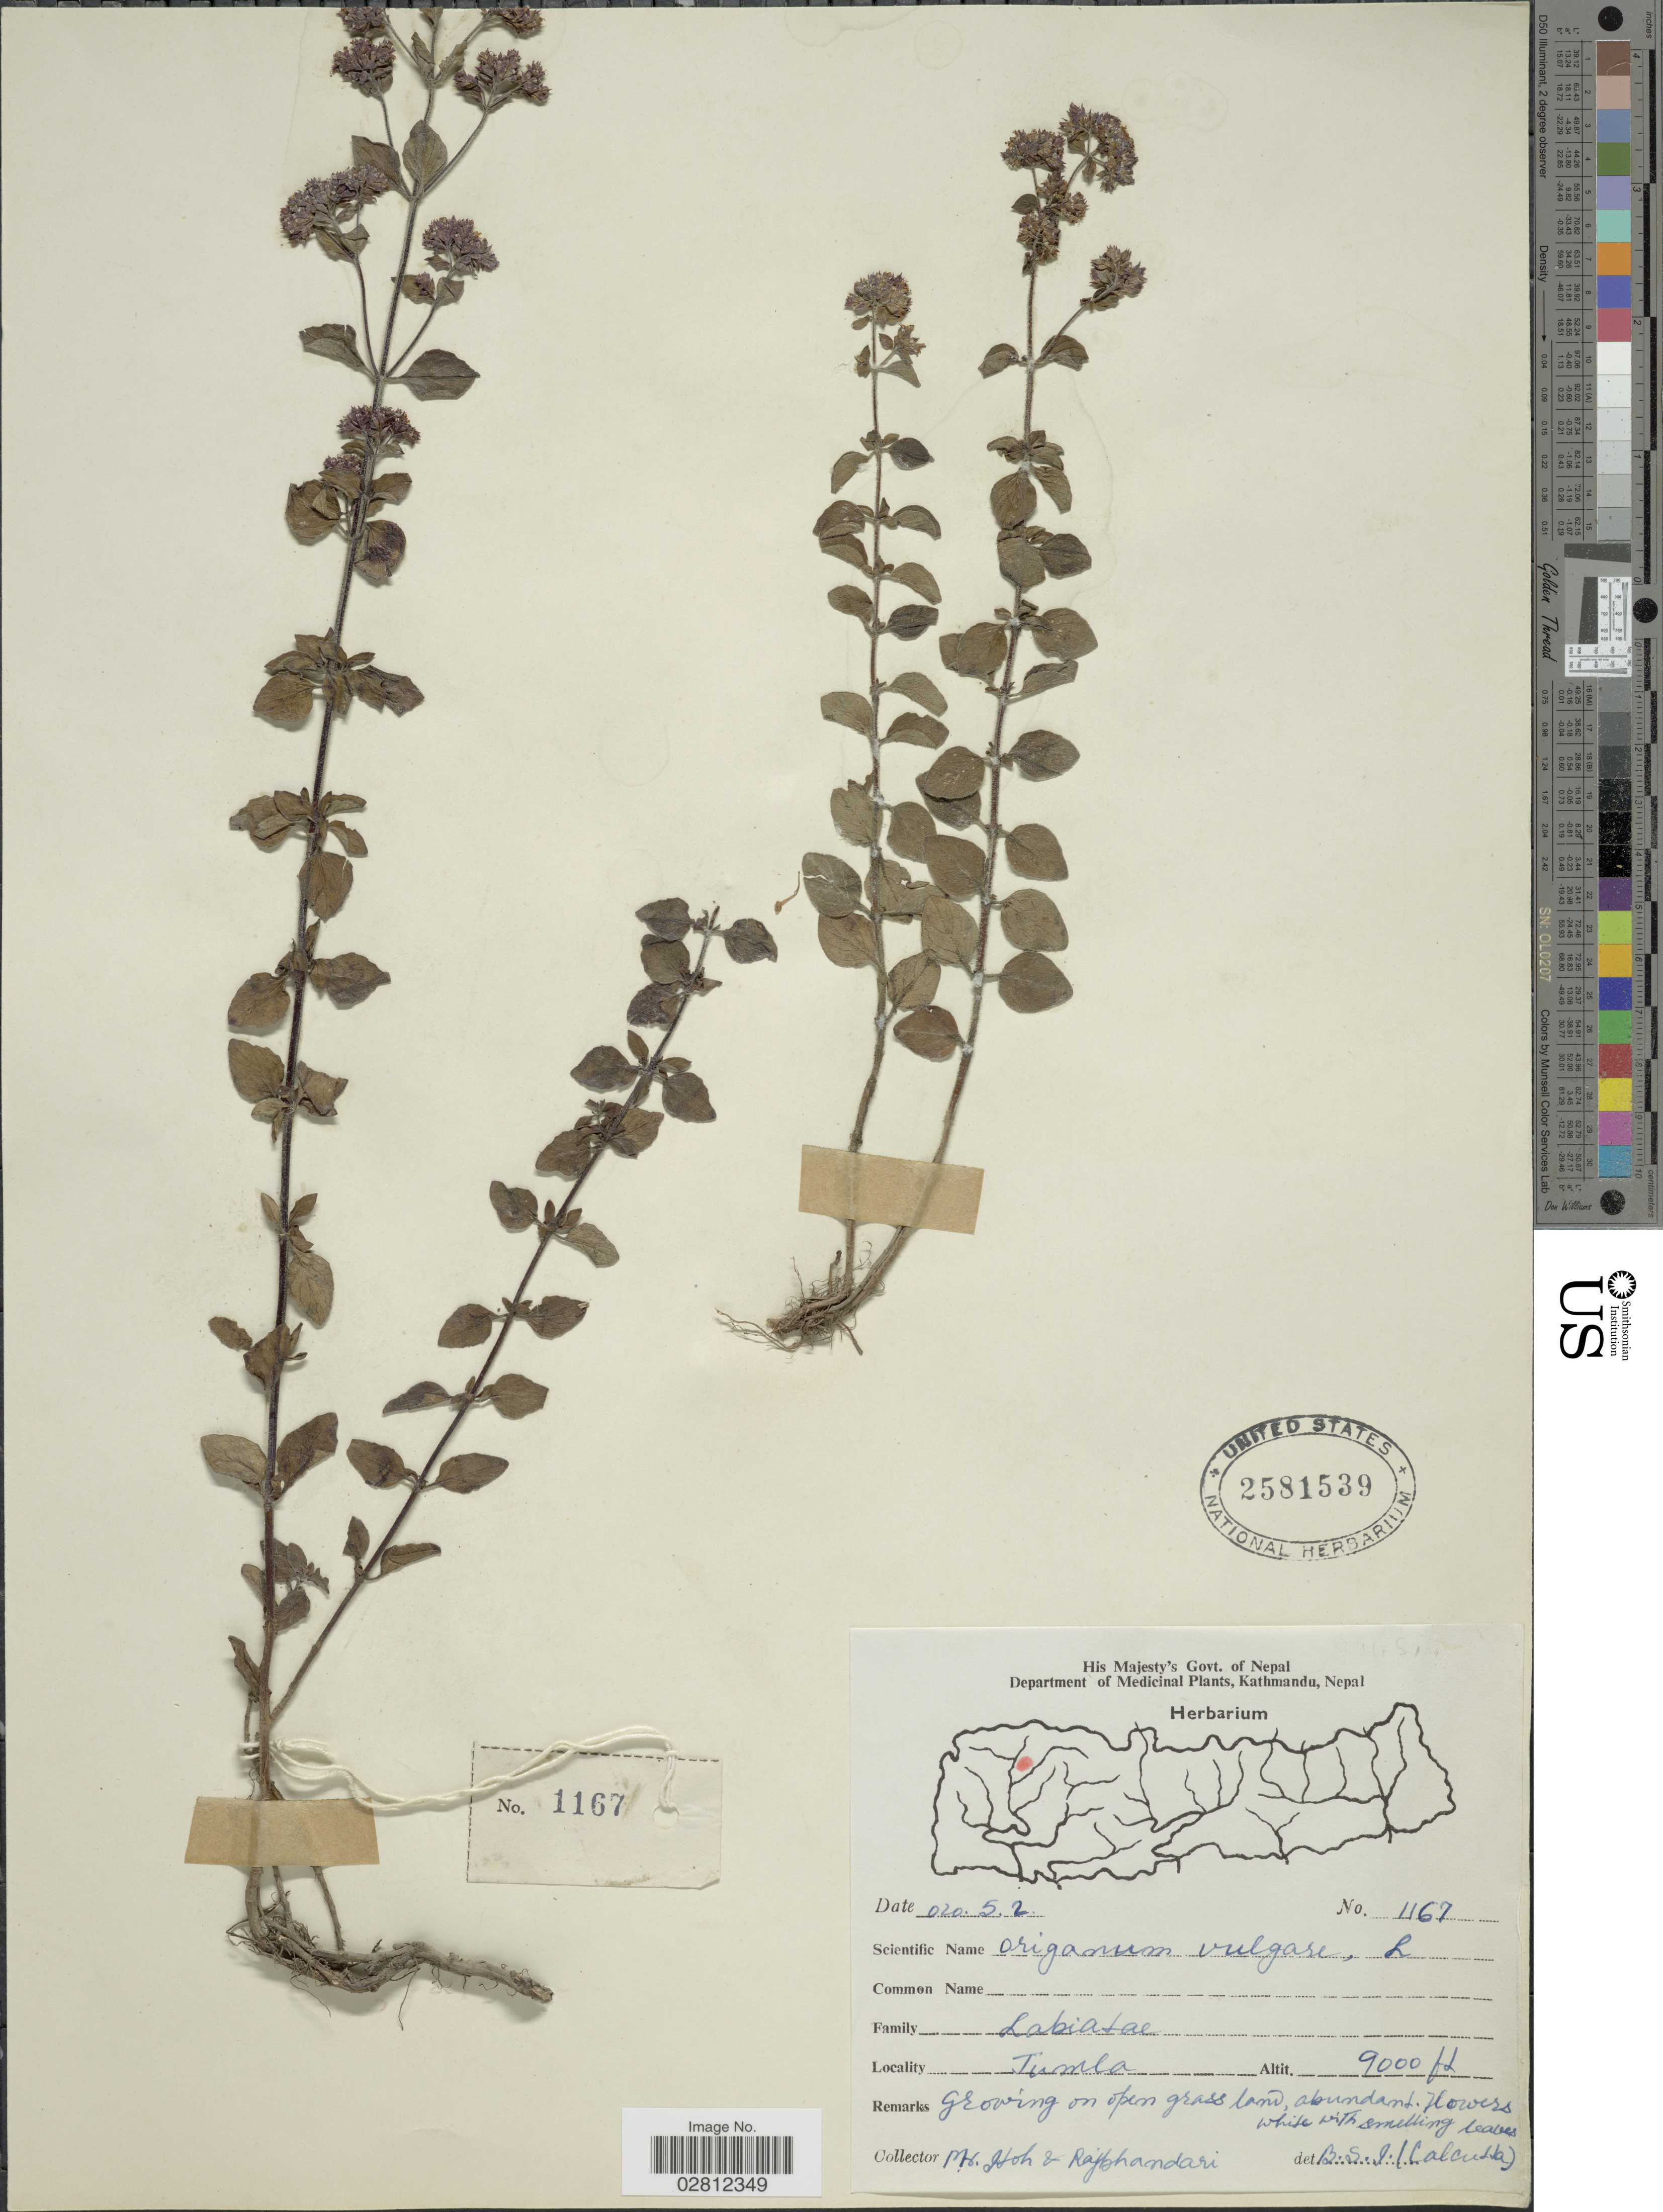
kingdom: Plantae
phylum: Tracheophyta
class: Magnoliopsida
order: Lamiales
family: Lamiaceae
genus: Origanum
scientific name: Origanum vulgare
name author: L.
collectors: Hoh. & Rajbhandari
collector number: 1167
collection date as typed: Transcribed d/m/y: 20/5/2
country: Nepal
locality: Tumla.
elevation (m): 2743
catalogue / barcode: US 2581539